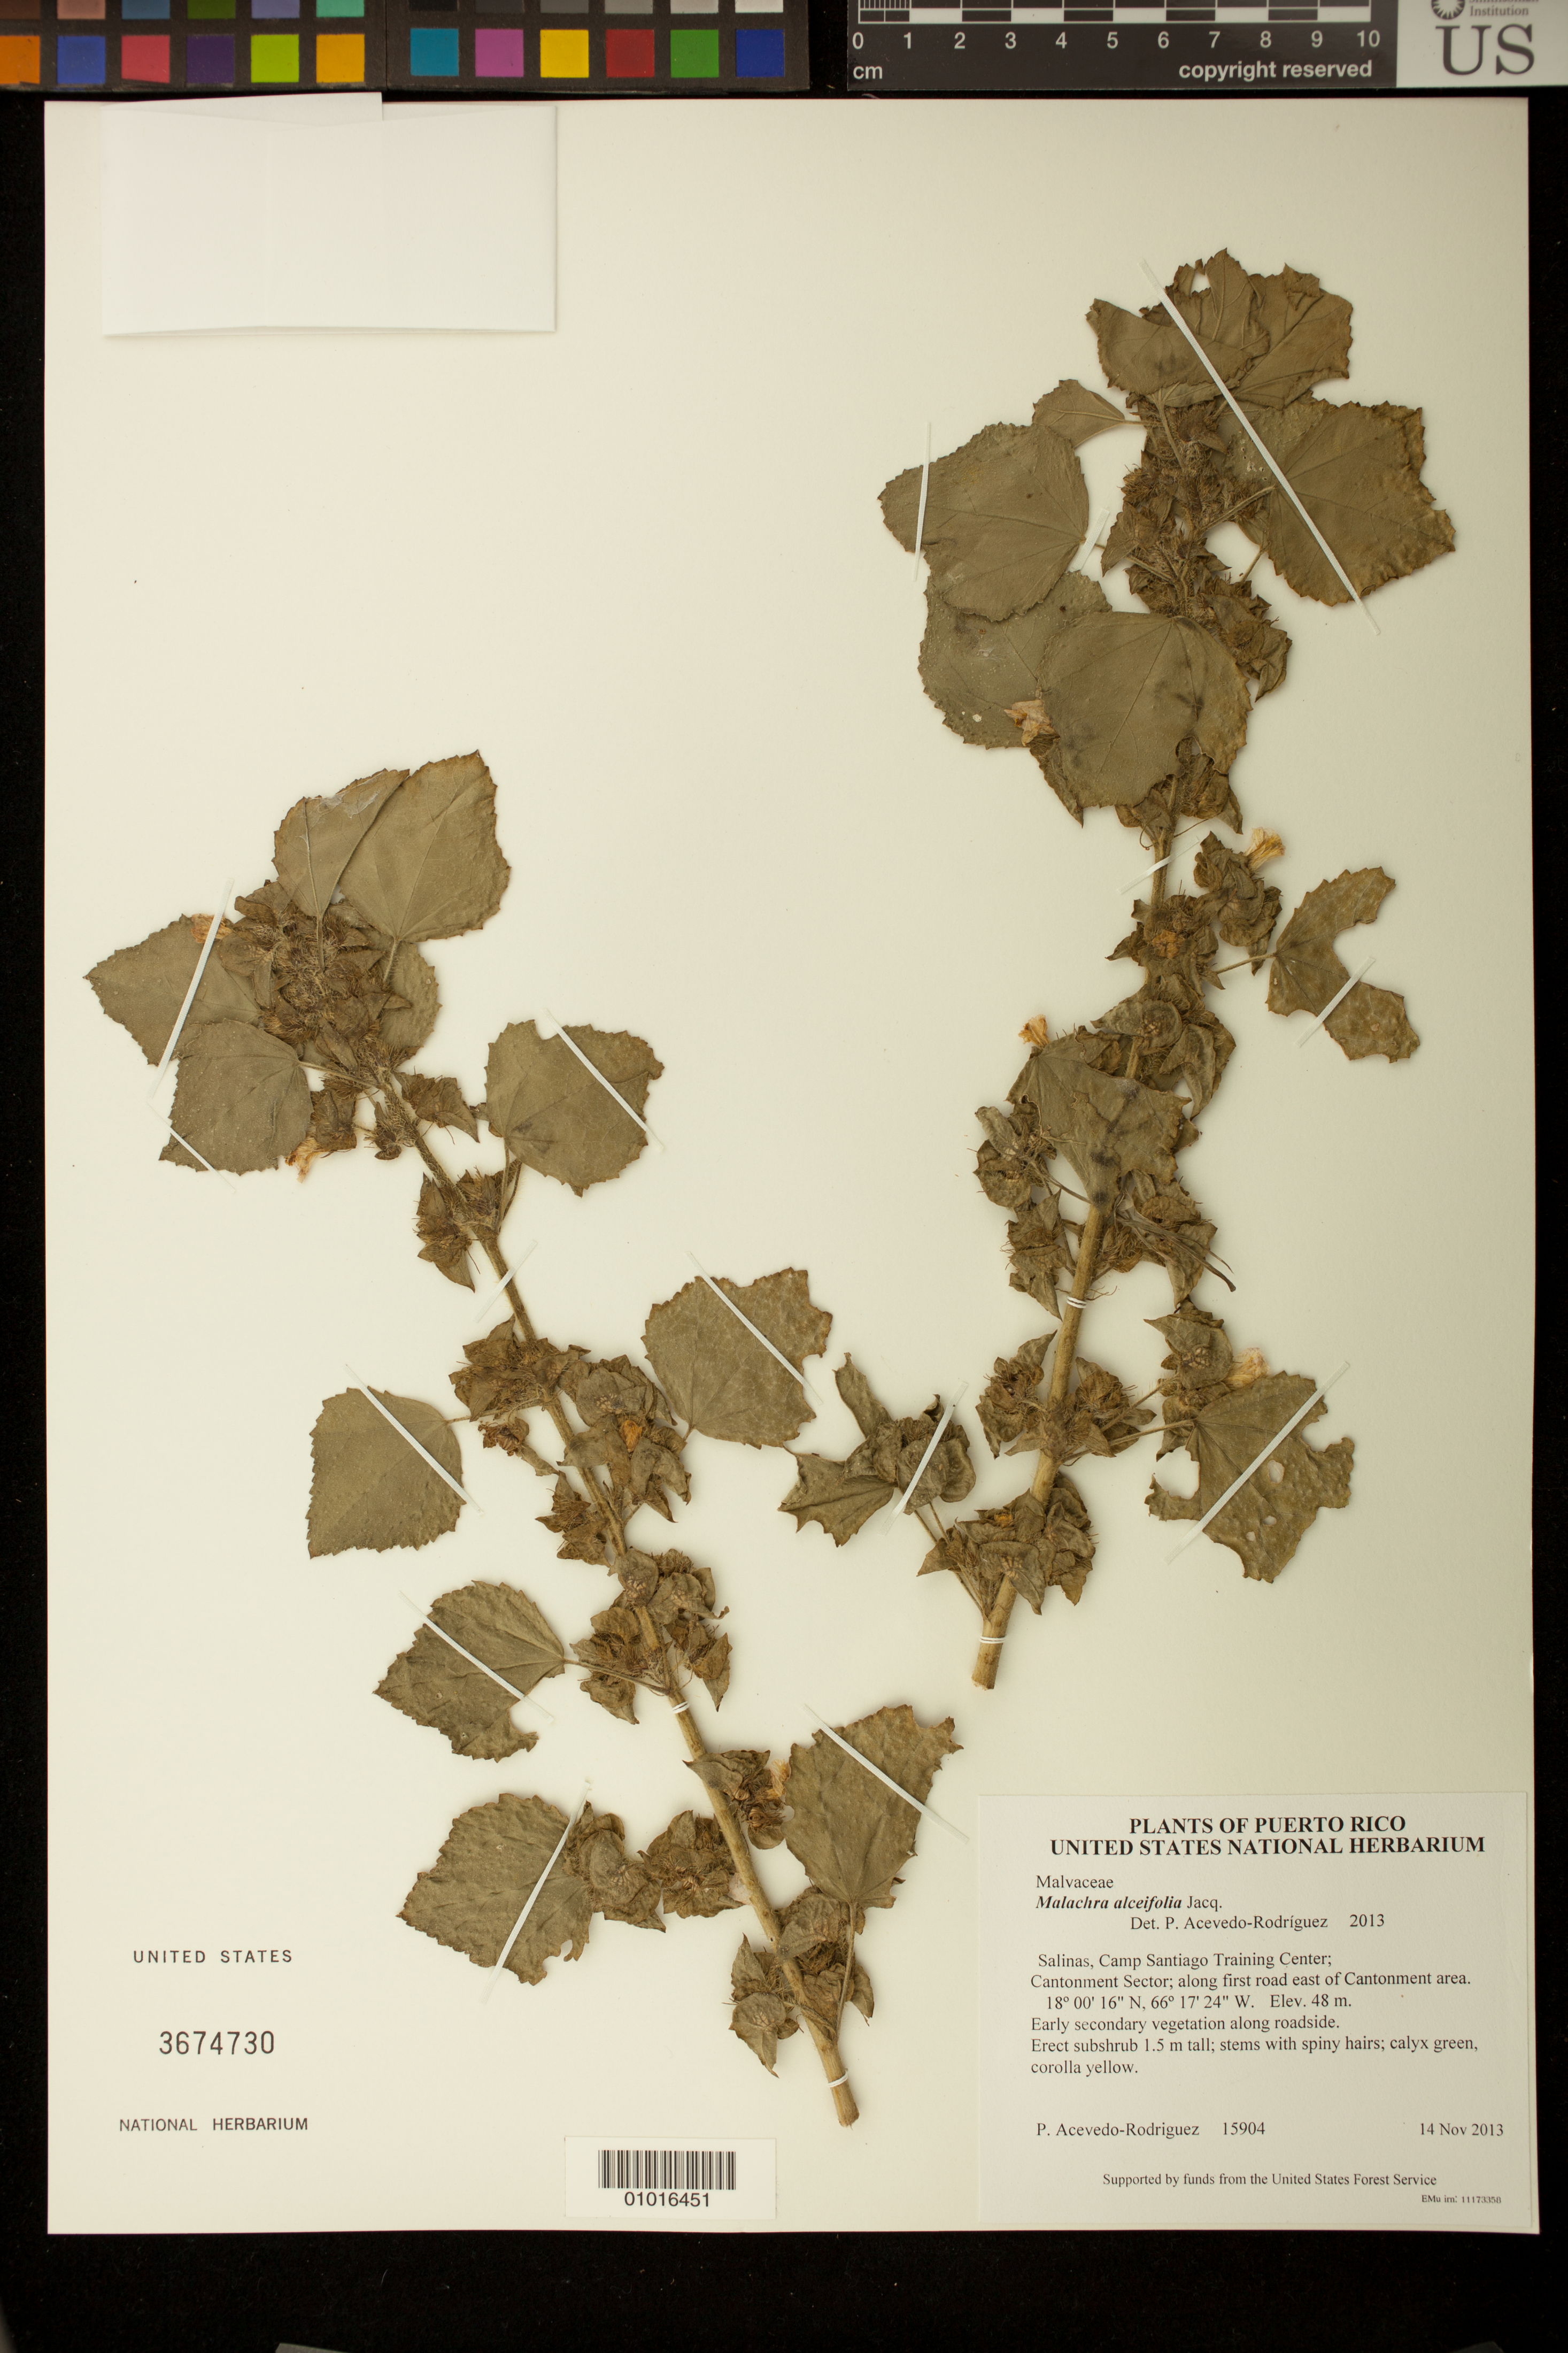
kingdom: Plantae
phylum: Tracheophyta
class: Magnoliopsida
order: Malvales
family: Malvaceae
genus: Malachra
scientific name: Malachra alceifolia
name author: Jacq.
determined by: Acevedo-Rodríguez, P., (BOT), Smithsonian Institution - National Museum of Natural History (UNITED STATES)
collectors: P. Acevedo-Rodr.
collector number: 15904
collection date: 2013-11-14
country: Puerto Rico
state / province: Salinas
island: Puerto Rico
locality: Camp Santiago Training Center; Cantonment Sector; along first road east of Cantonment area.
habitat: Early secondary vegetation along roadside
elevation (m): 48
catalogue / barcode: US 3674730